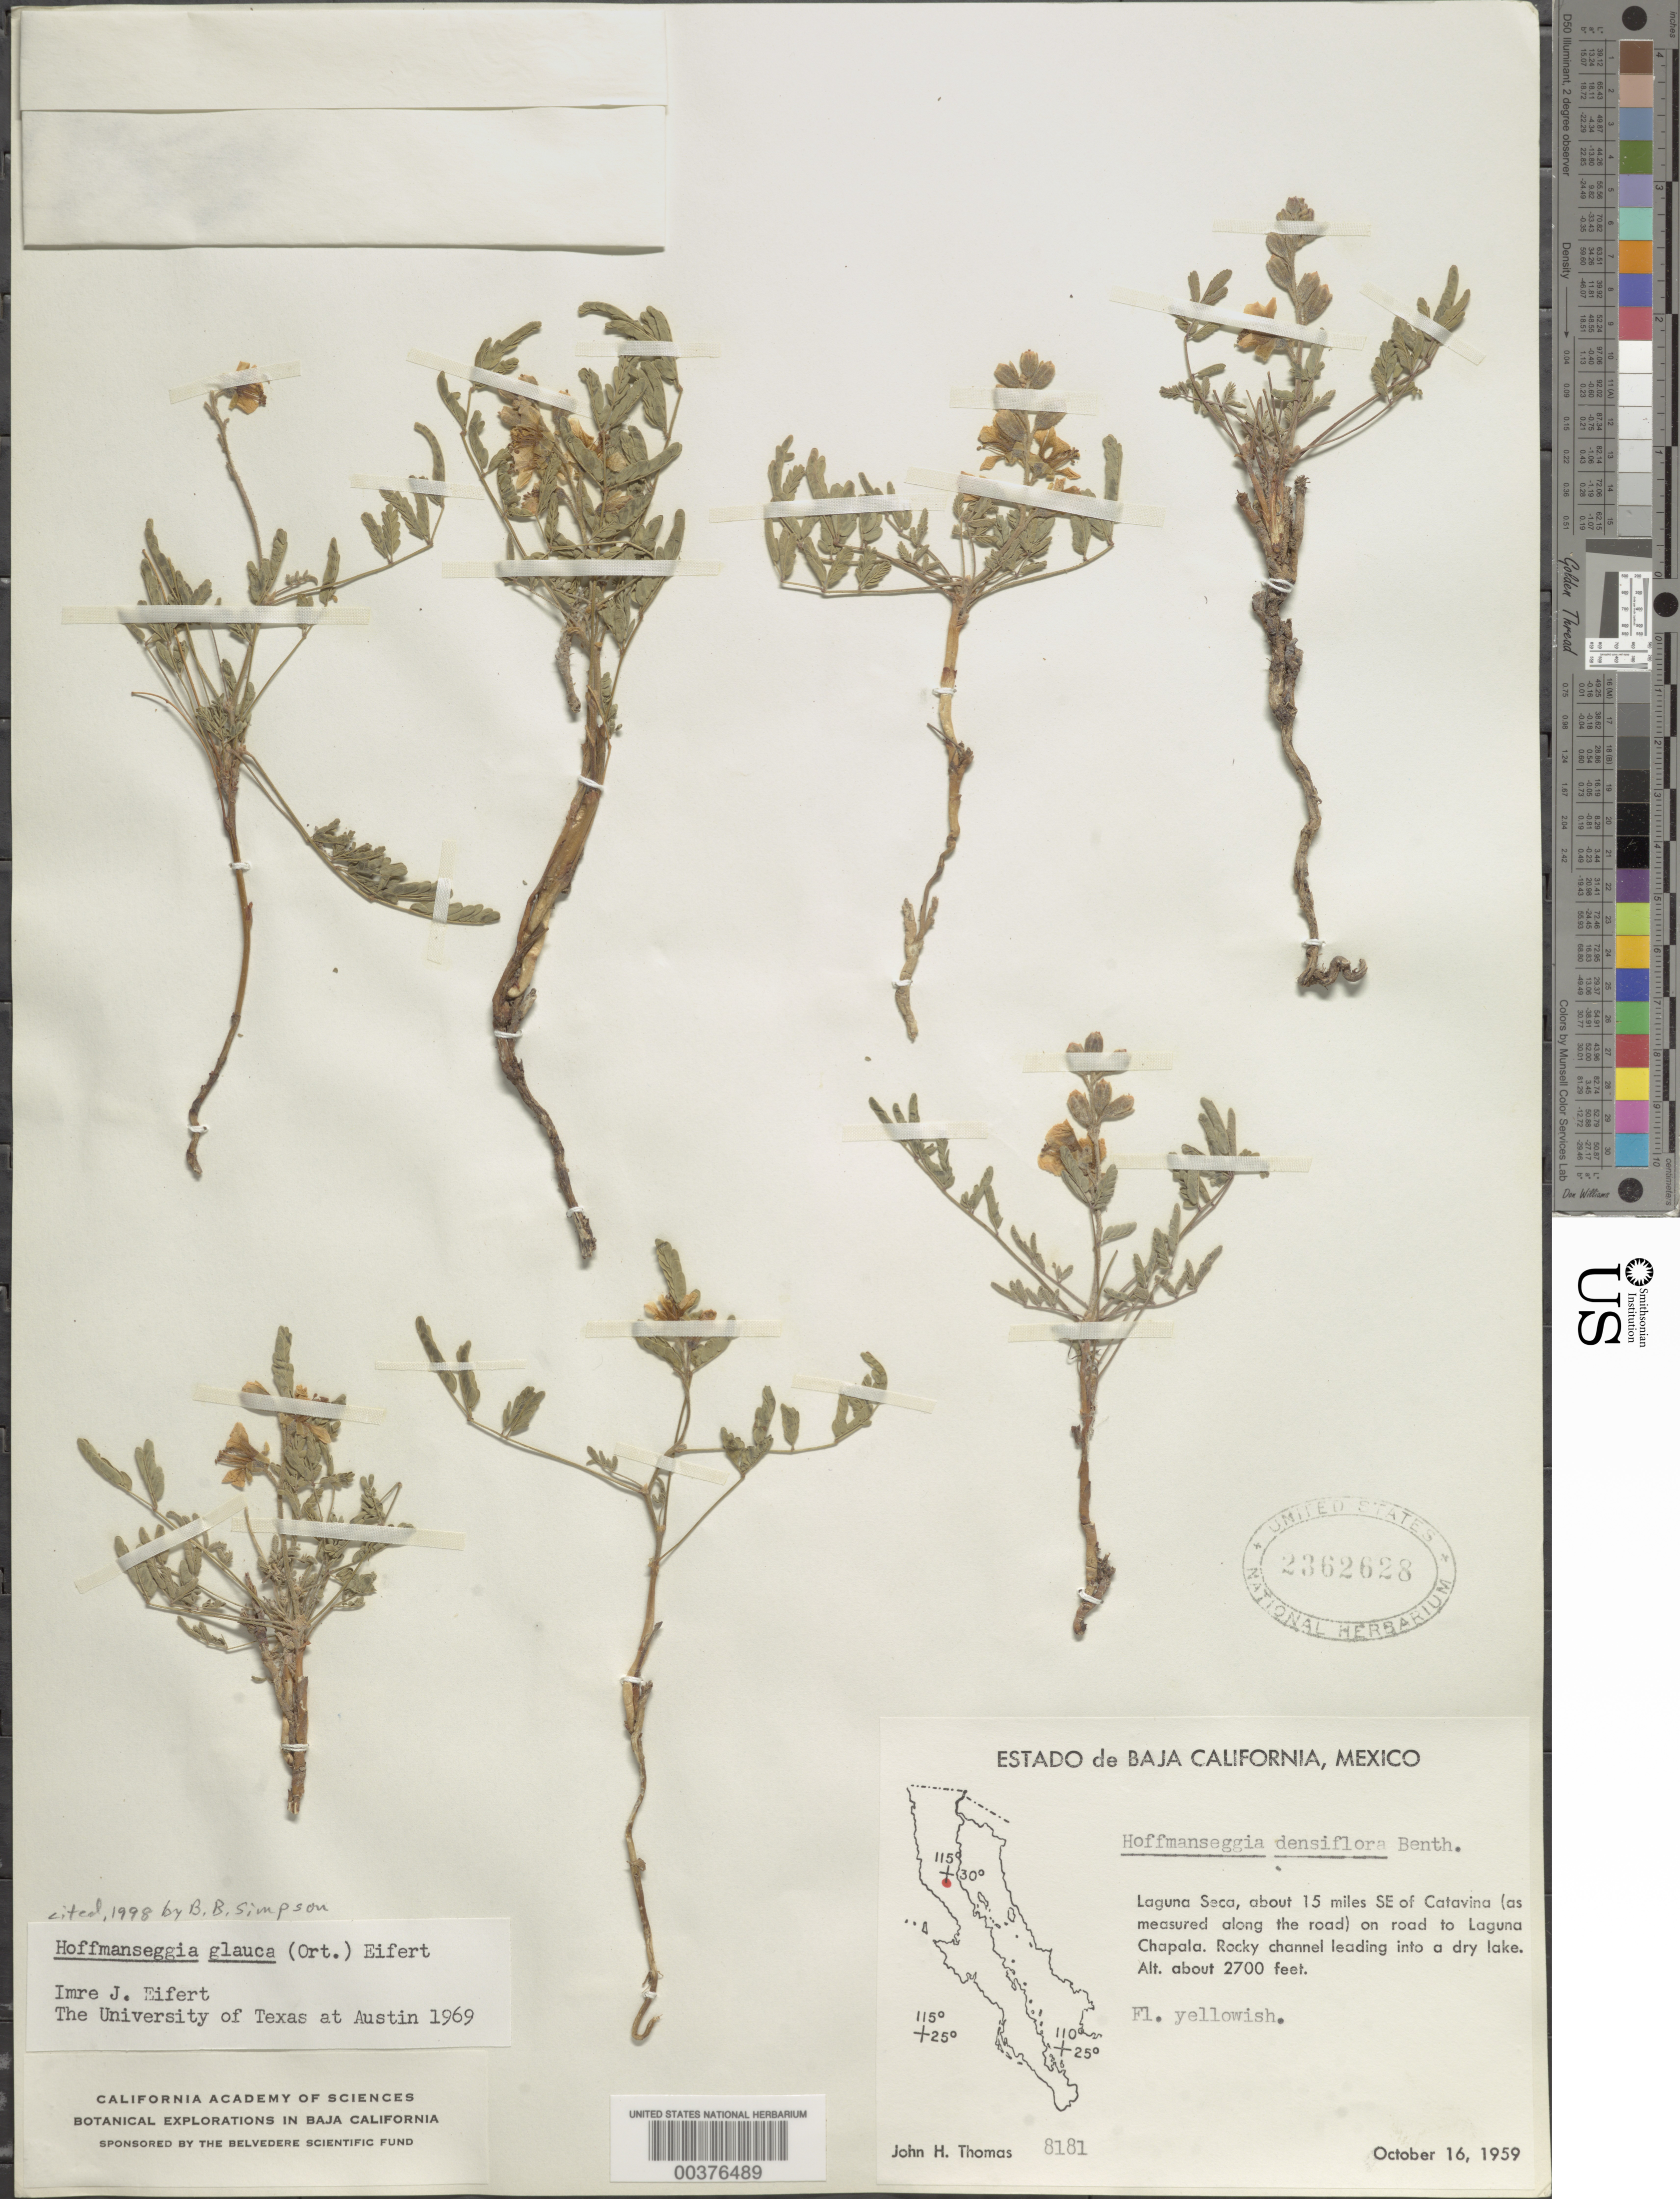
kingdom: Plantae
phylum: Tracheophyta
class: Magnoliopsida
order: Fabales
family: Fabaceae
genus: Hoffmannseggia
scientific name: Hoffmannseggia glauca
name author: (Ortega) Eifert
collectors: J. H. Thomas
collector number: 8181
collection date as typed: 16 Oct 1959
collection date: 1959-10-16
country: Mexico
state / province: Baja California Norte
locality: Laguna Seca, about 15 mi SE of Catavina on road to Laguna Chapala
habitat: Rocky channel leading into a dry lake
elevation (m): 823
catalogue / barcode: US 2362628